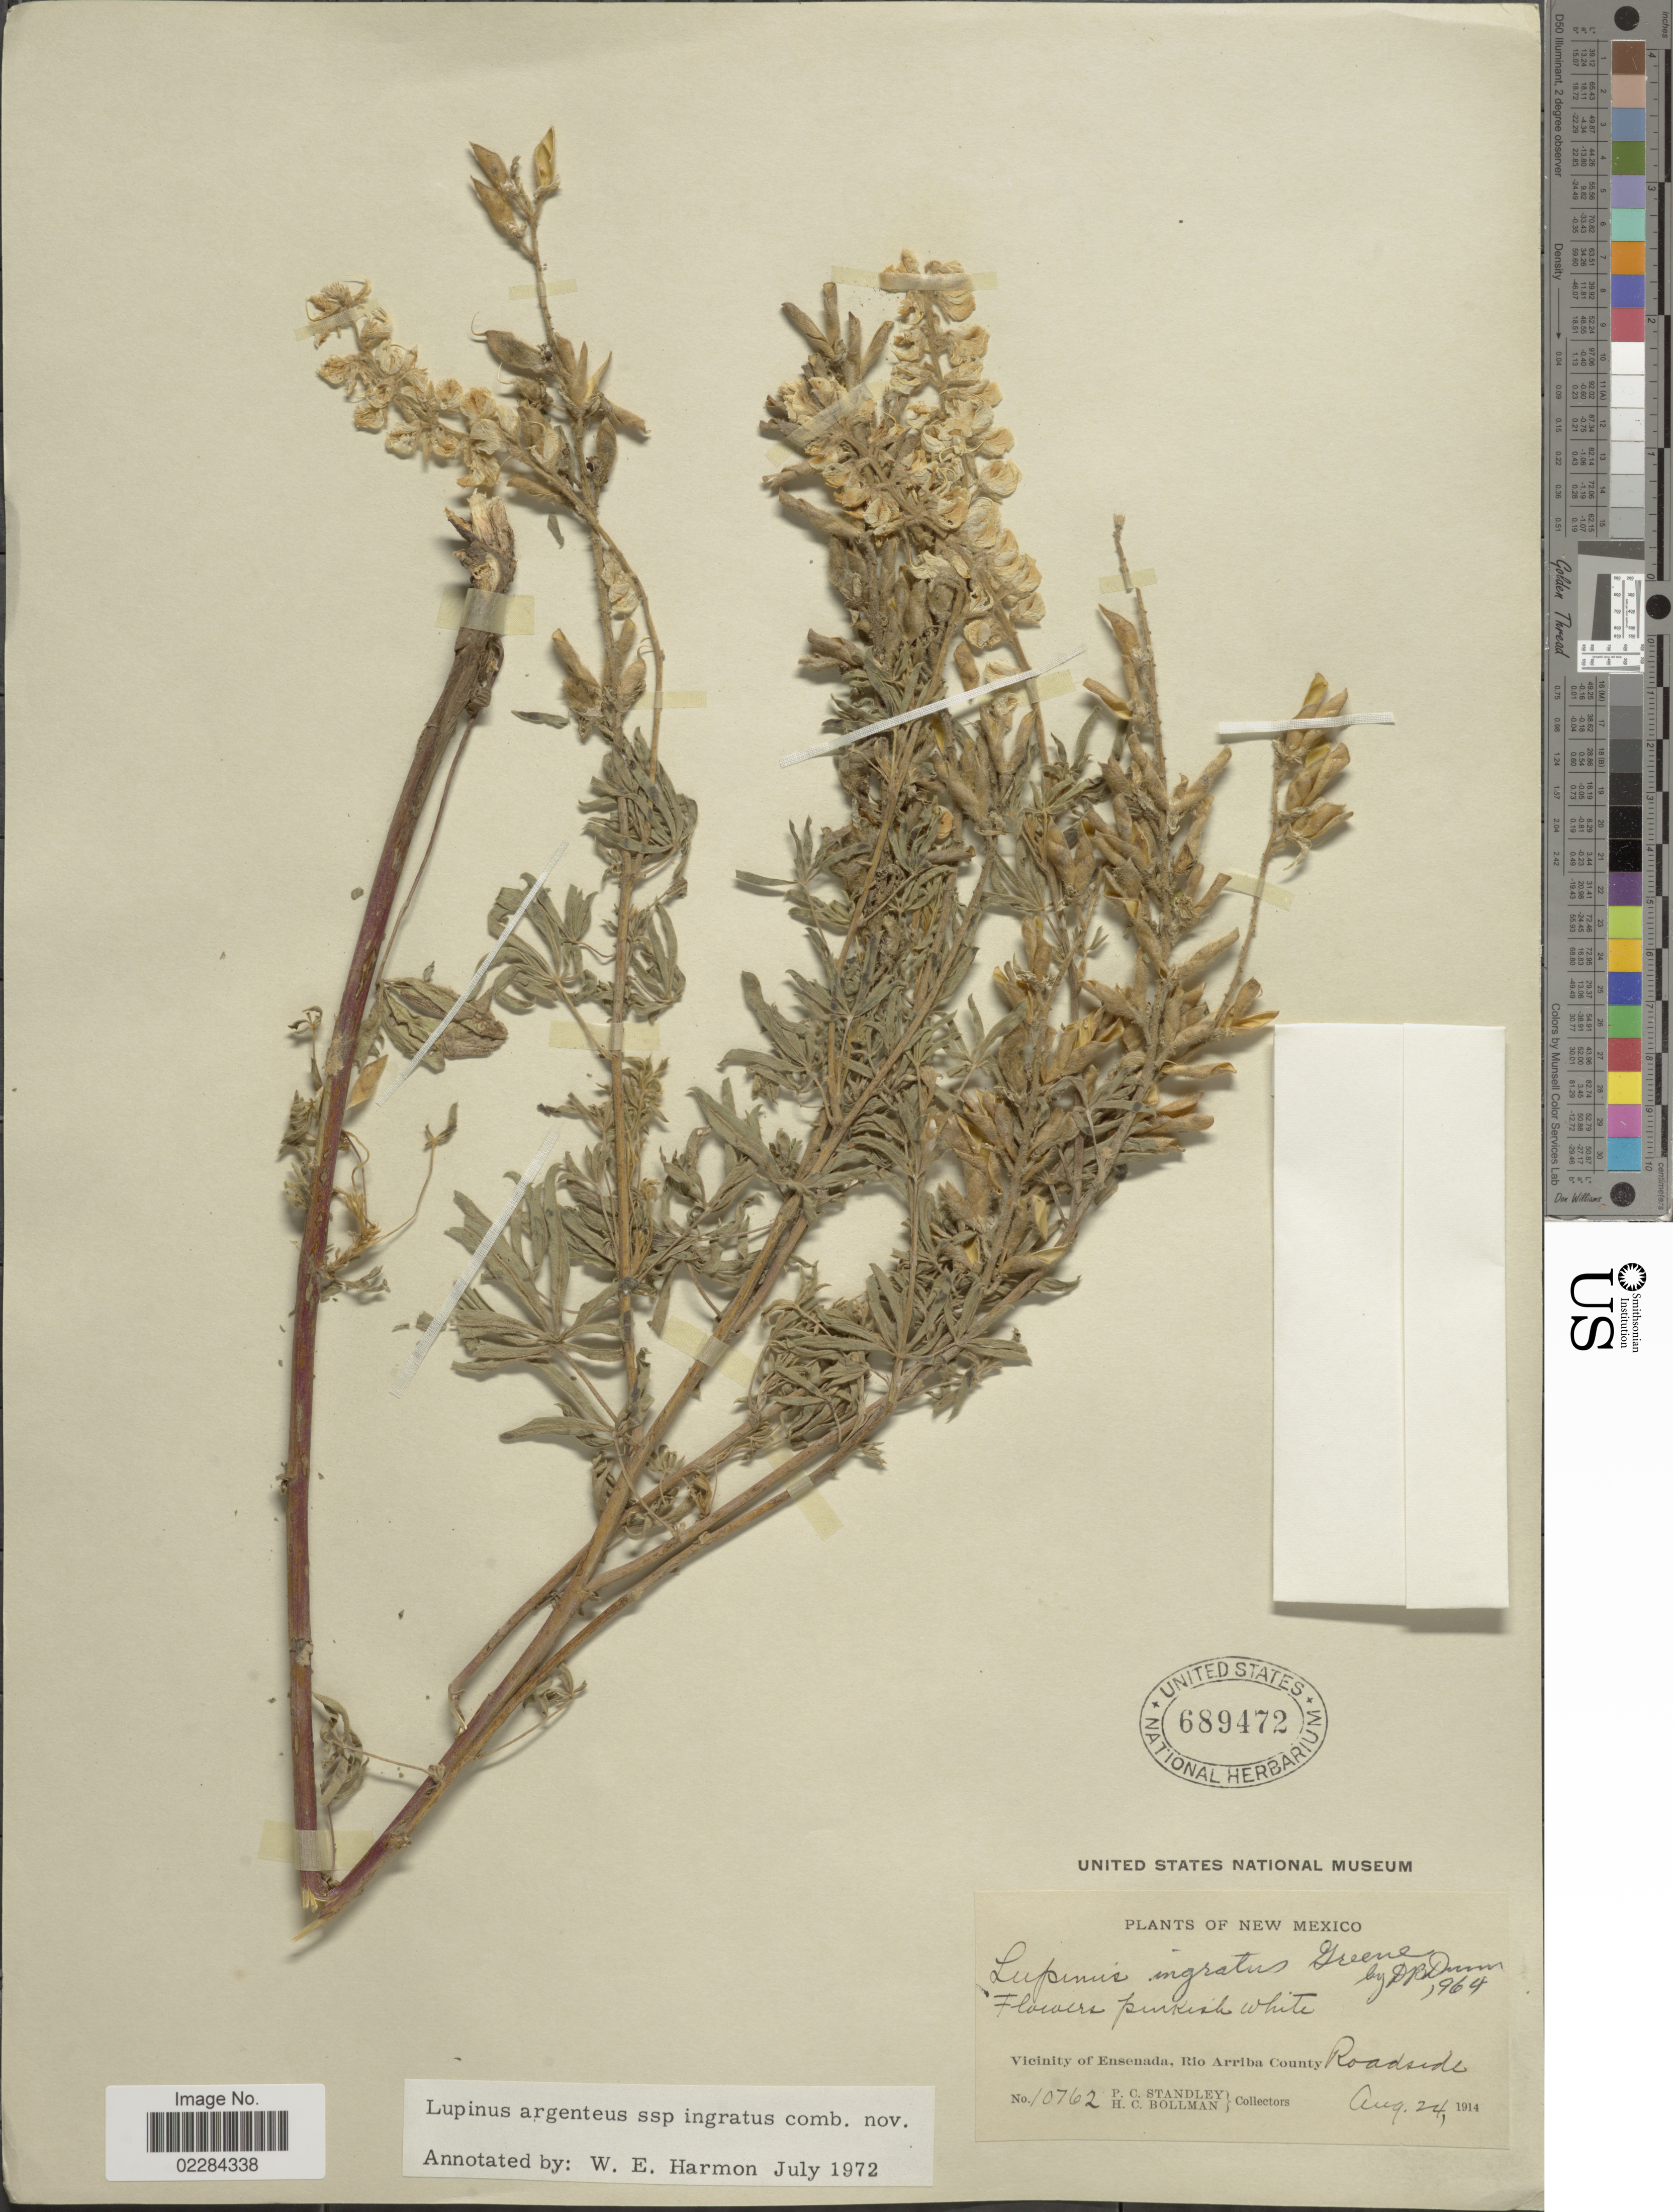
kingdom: Plantae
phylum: Tracheophyta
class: Magnoliopsida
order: Fabales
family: Fabaceae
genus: Lupinus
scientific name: Lupinus argenteus var. fulvomaculatus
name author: (Payson) Barneby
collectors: P. C. Standley & H. C. Bollman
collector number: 10762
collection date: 1914-08-24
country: United States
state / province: New Mexico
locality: Vicinity of Ensenada, Rio Arriba County. Roadside.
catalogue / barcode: US 689472